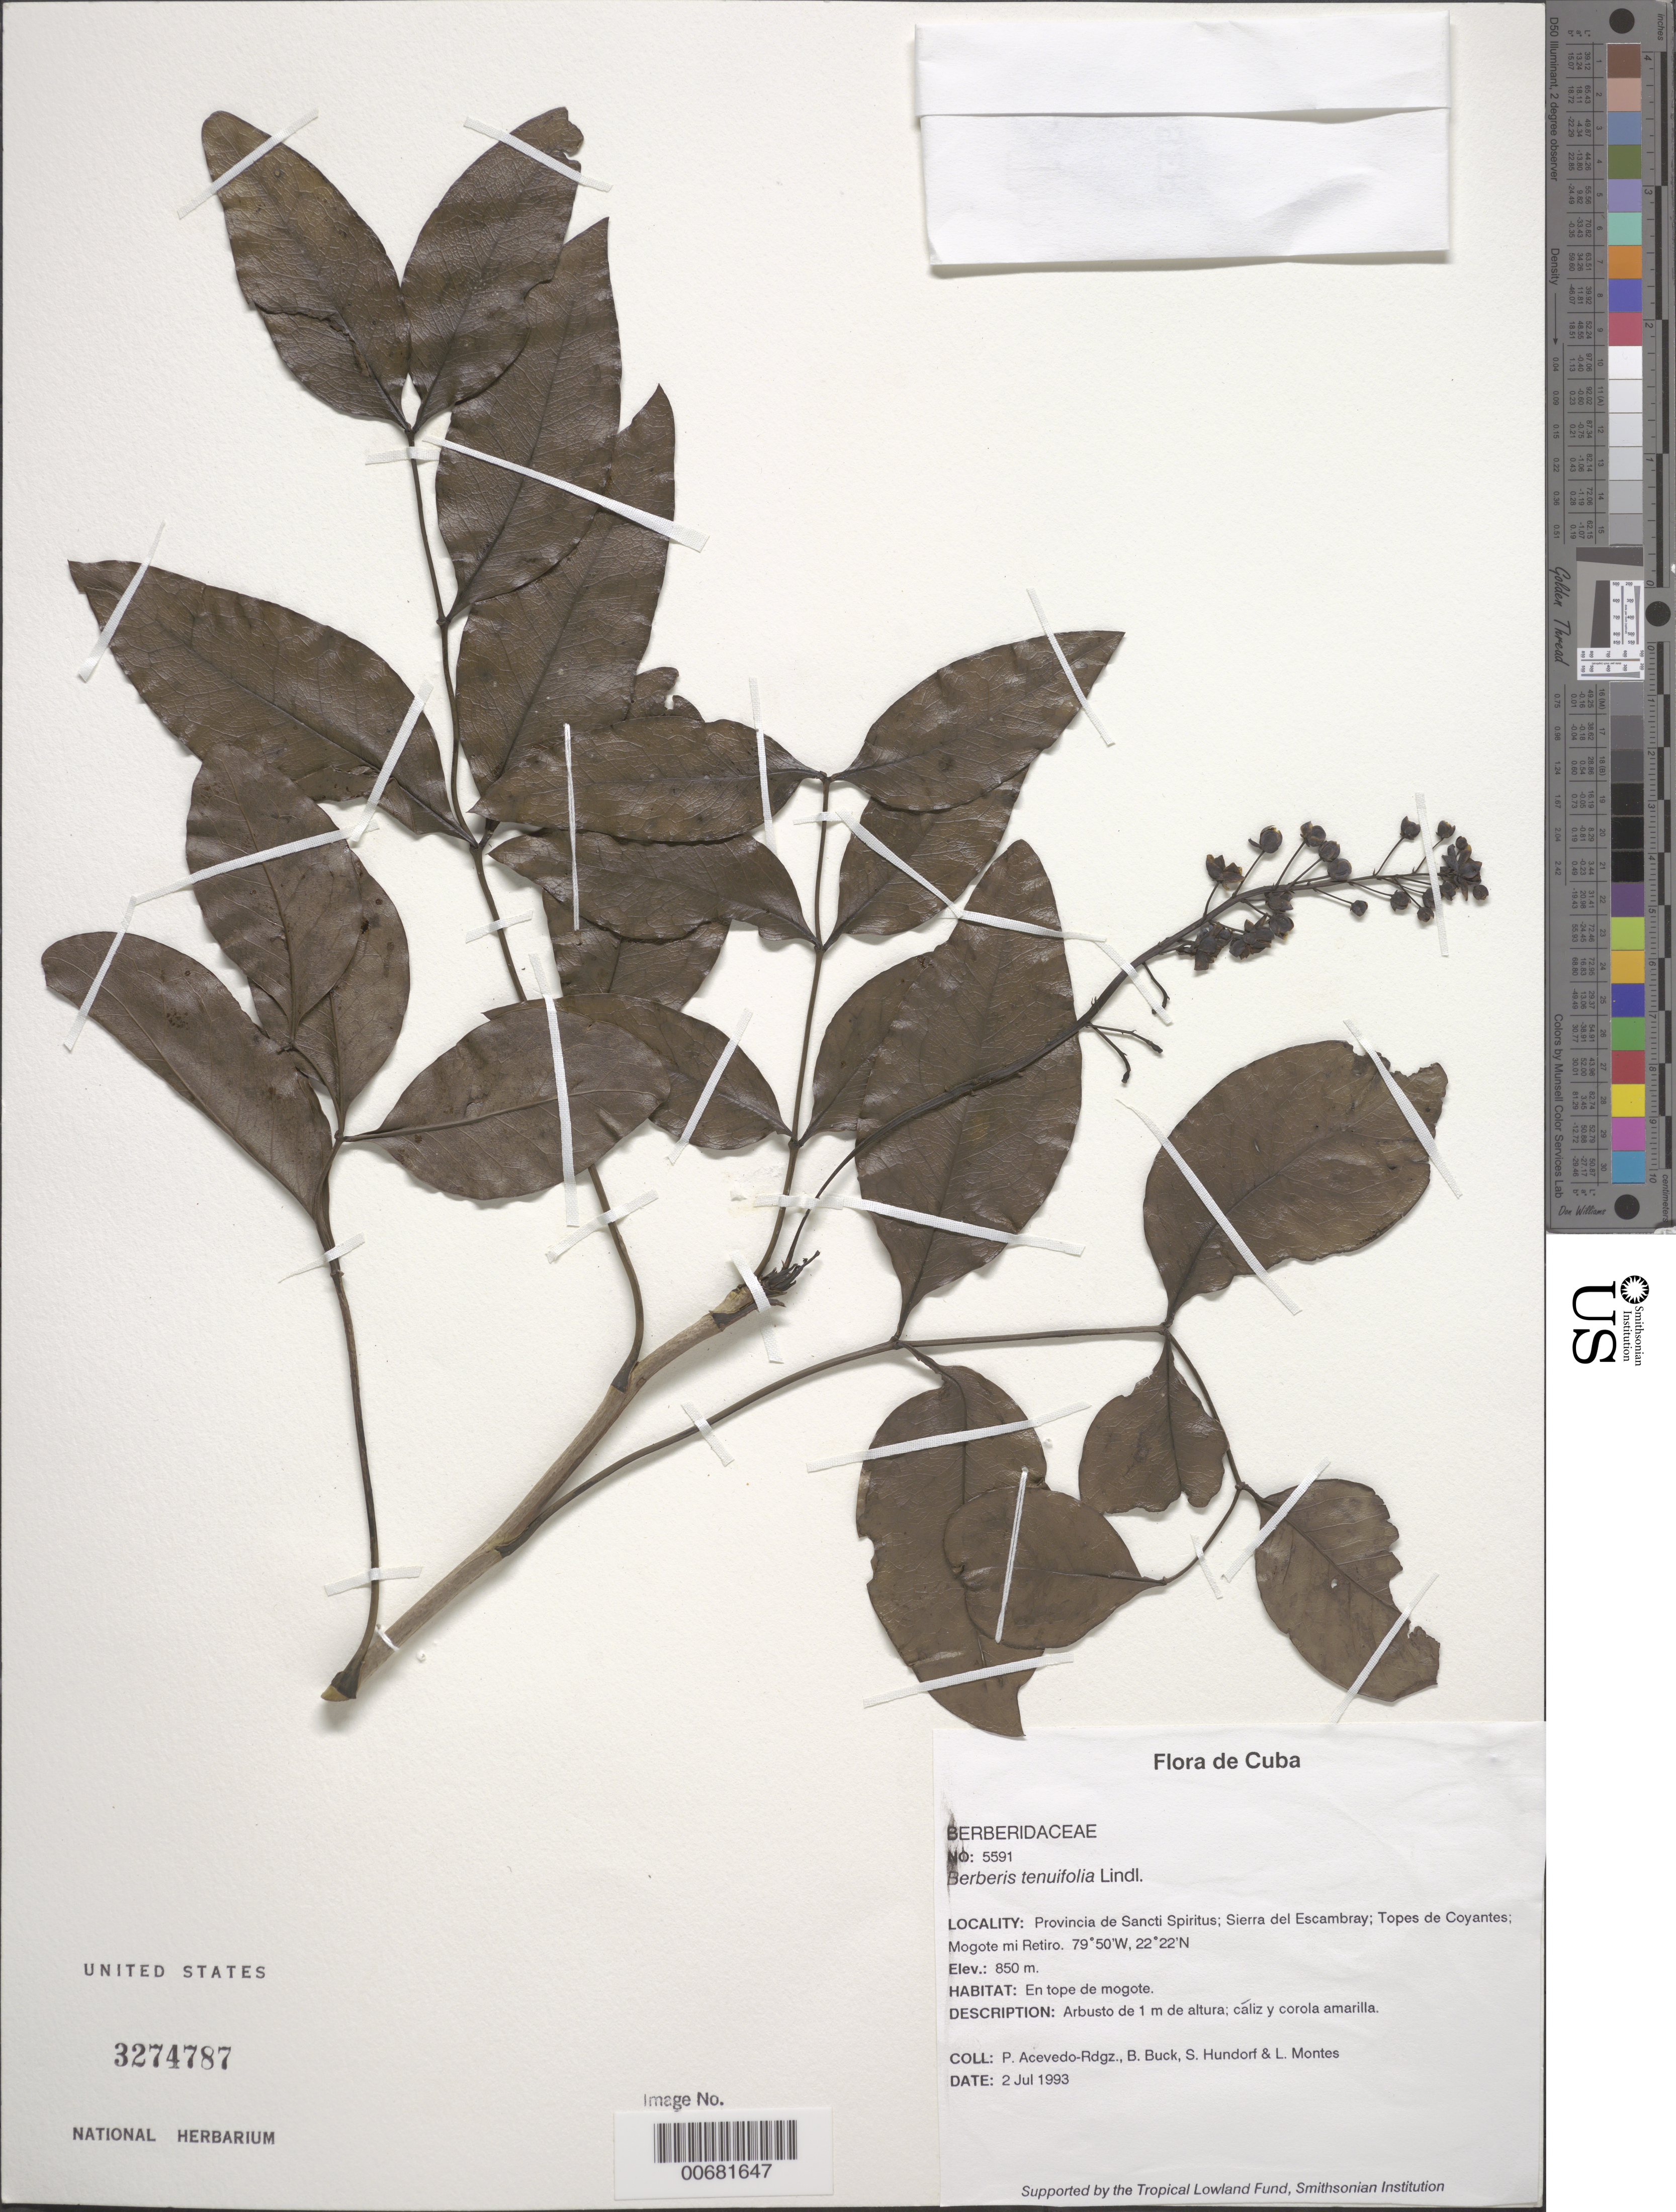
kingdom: Plantae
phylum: Tracheophyta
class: Magnoliopsida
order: Ranunculales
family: Berberidaceae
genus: Berberis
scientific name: Berberis tenuifolia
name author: Lindl.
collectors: P. Acevedo-Rodr., B. Buck, S. Hundorf & L. Montes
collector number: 5591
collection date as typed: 02 Jul 1993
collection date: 1993-07-02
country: Cuba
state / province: Sancti Spiritus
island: Cuba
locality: Sierra del Escambray; Topes de Coyantes; Mogote mi Retiro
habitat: En tope de mogote.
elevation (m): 850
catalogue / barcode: US 3274787